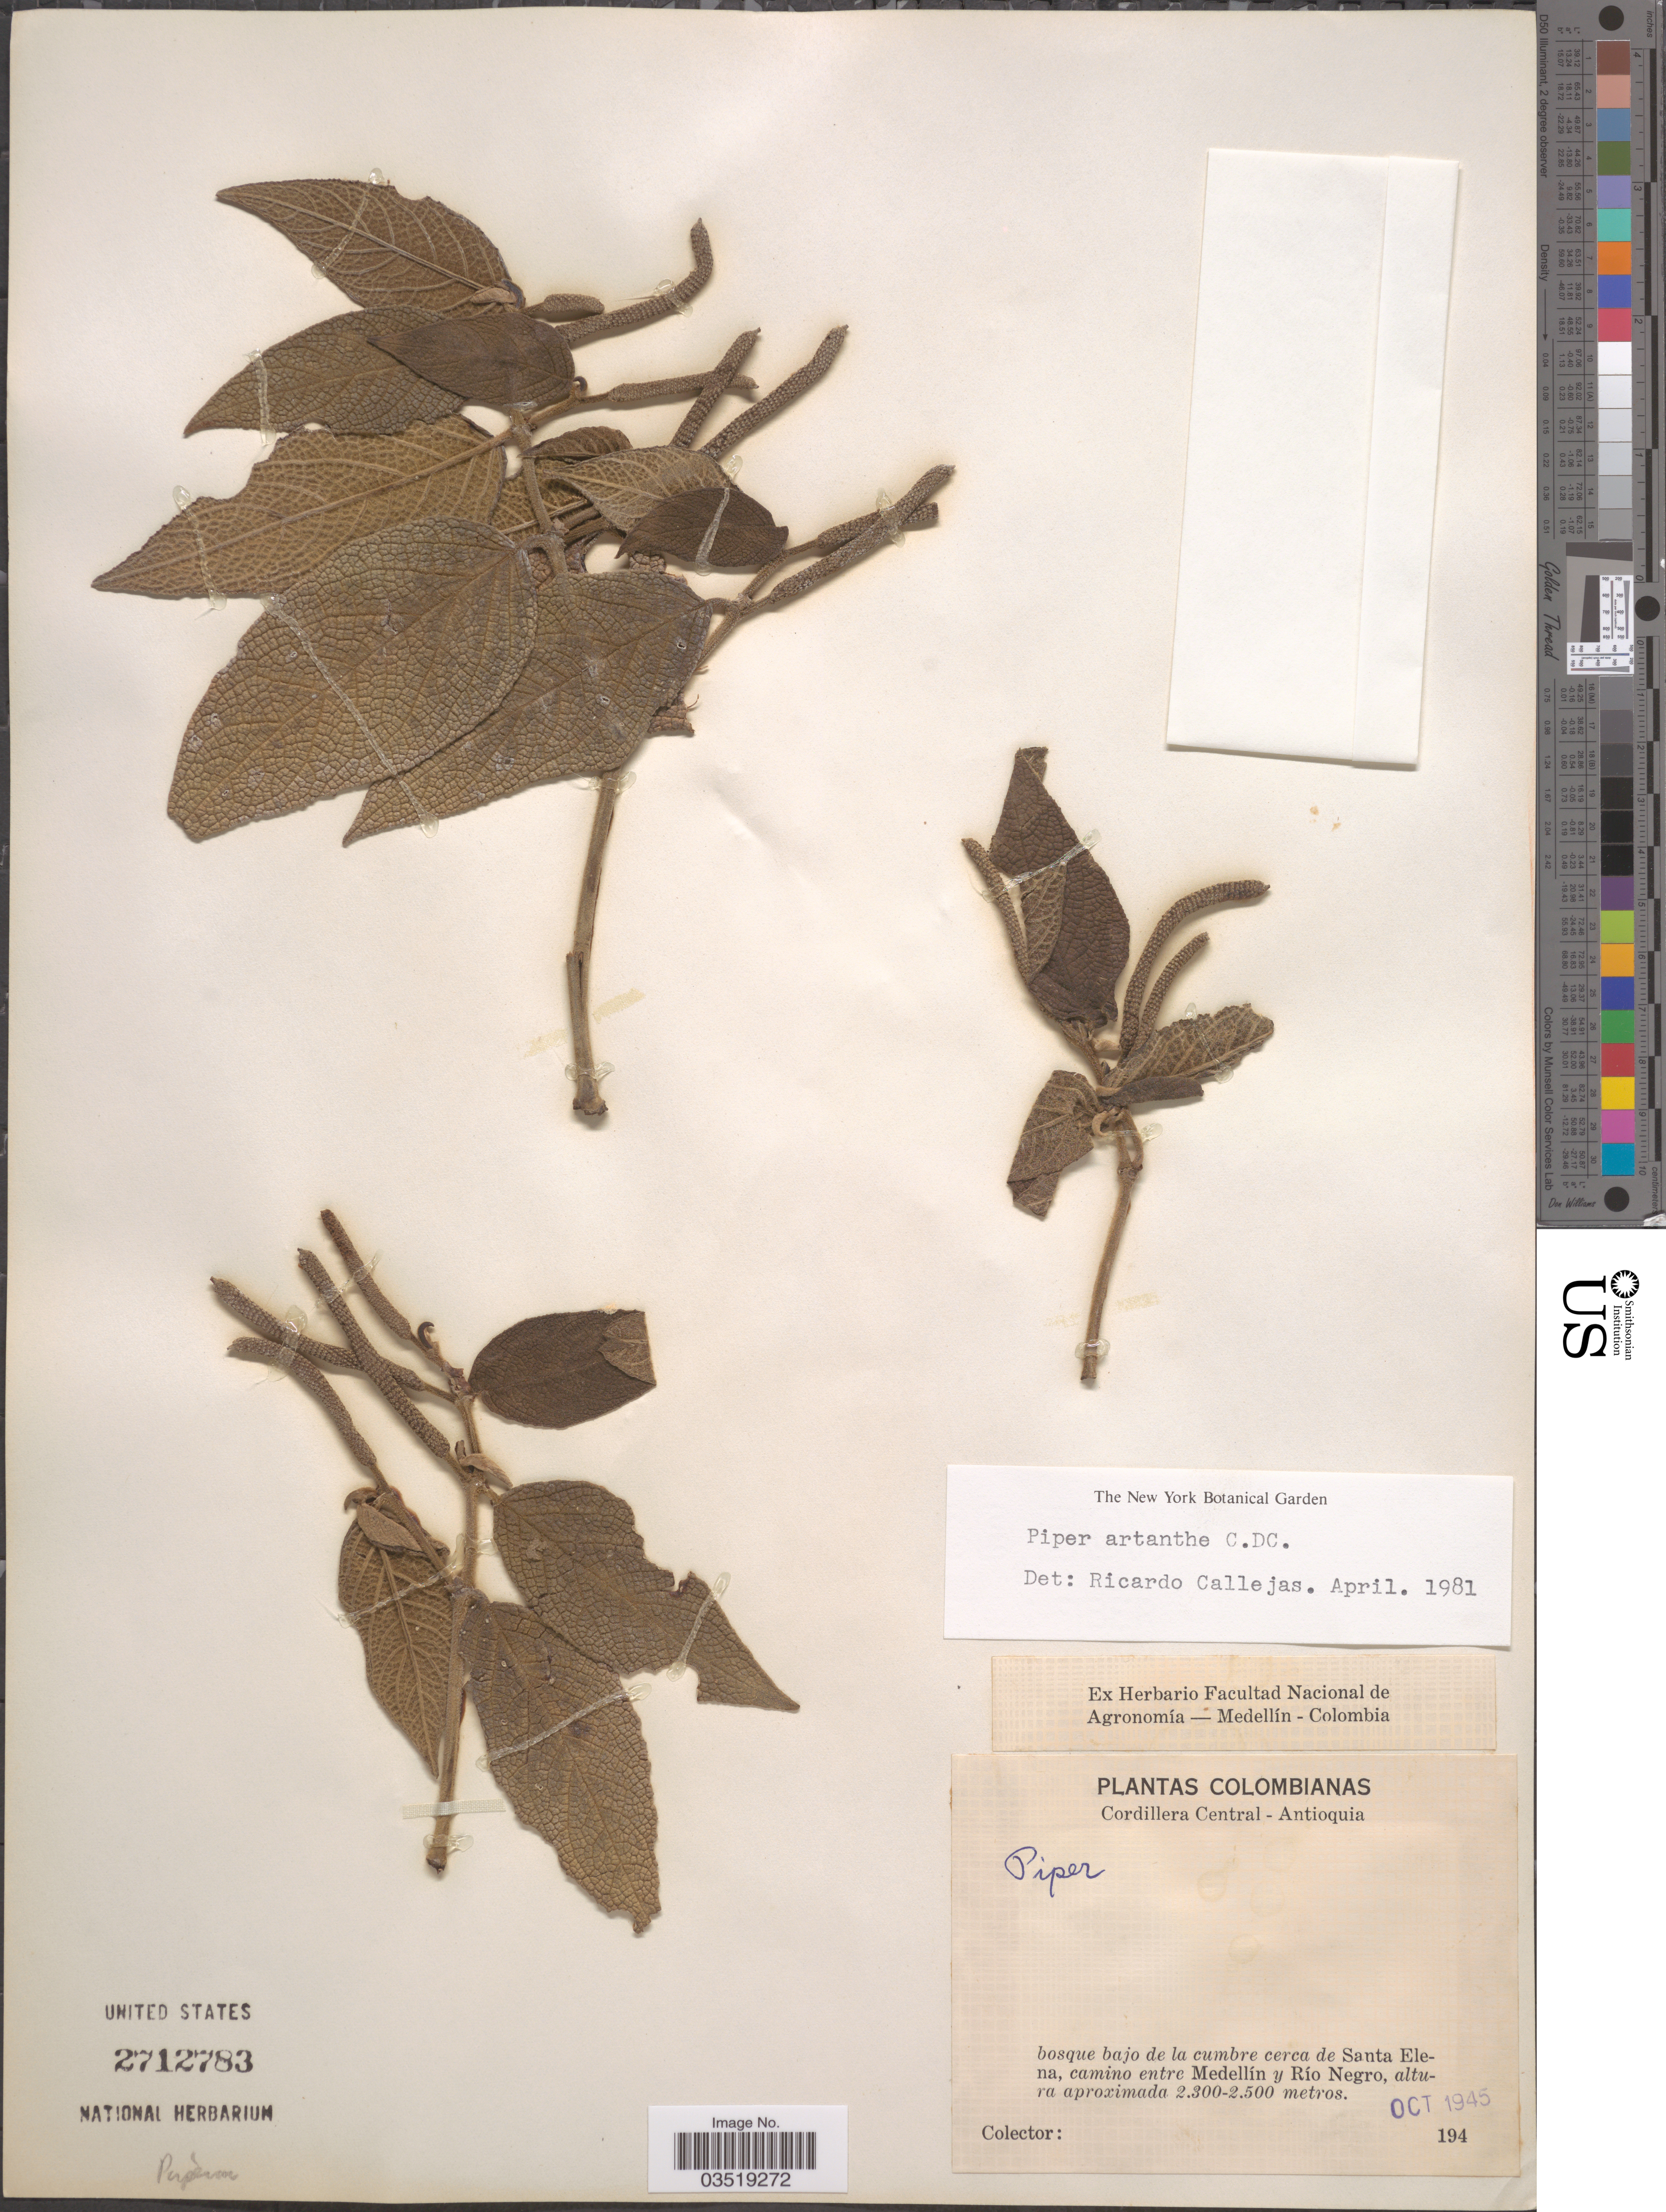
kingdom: Plantae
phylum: Tracheophyta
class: Magnoliopsida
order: Piperales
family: Piperaceae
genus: Piper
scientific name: Piper artanthe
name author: C. DC.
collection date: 1945-10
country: Colombia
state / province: Antioquia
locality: Cordillera Central. Bosque bajo de la cumbre cerca de Santa Elena, camino entre Medellín y Río Negro.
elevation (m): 2300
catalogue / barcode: US 2712783